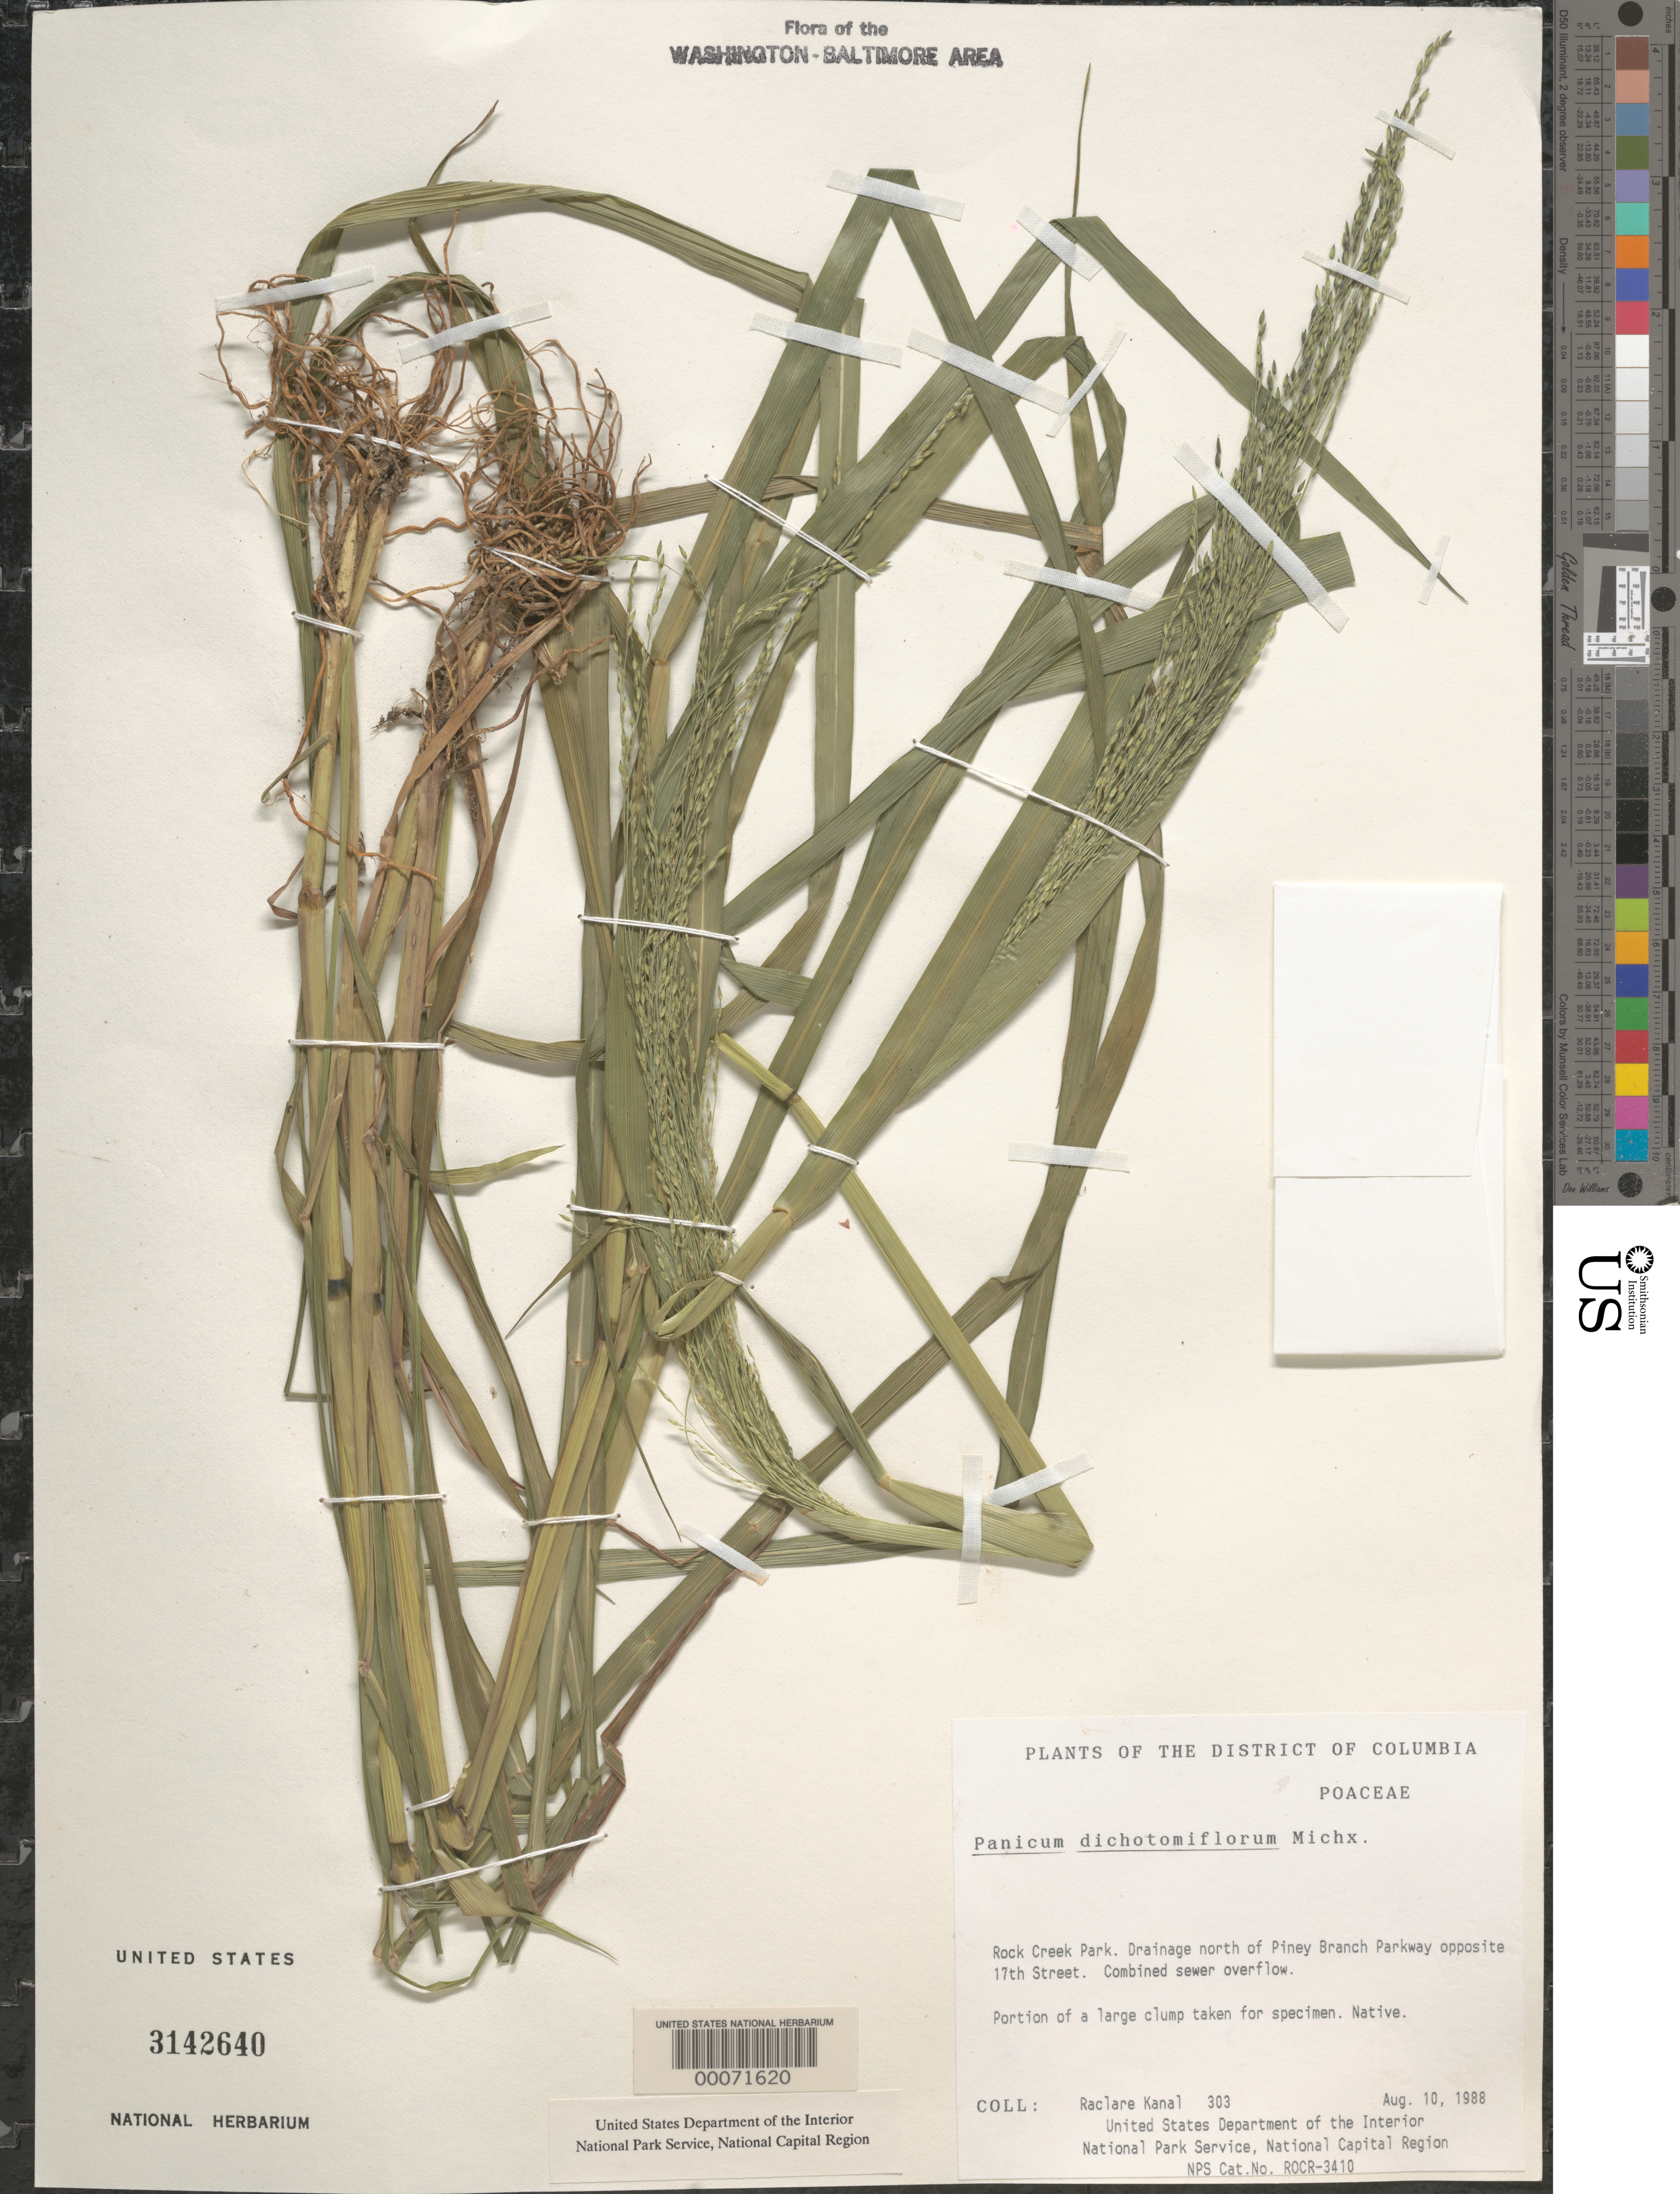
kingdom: Plantae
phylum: Tracheophyta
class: Liliopsida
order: Poales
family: Poaceae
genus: Panicum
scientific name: Panicum dichotomiflorum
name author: Michx.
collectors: R. Kanal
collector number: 303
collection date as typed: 10 Aug 1988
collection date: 1988-08-10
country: United States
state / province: District of Columbia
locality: Rock Creek Park, N of Piney Branch Parkway opposite 17th St Rock Creek Park and Vicinity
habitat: Combine sewer overflow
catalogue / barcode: US 3142640